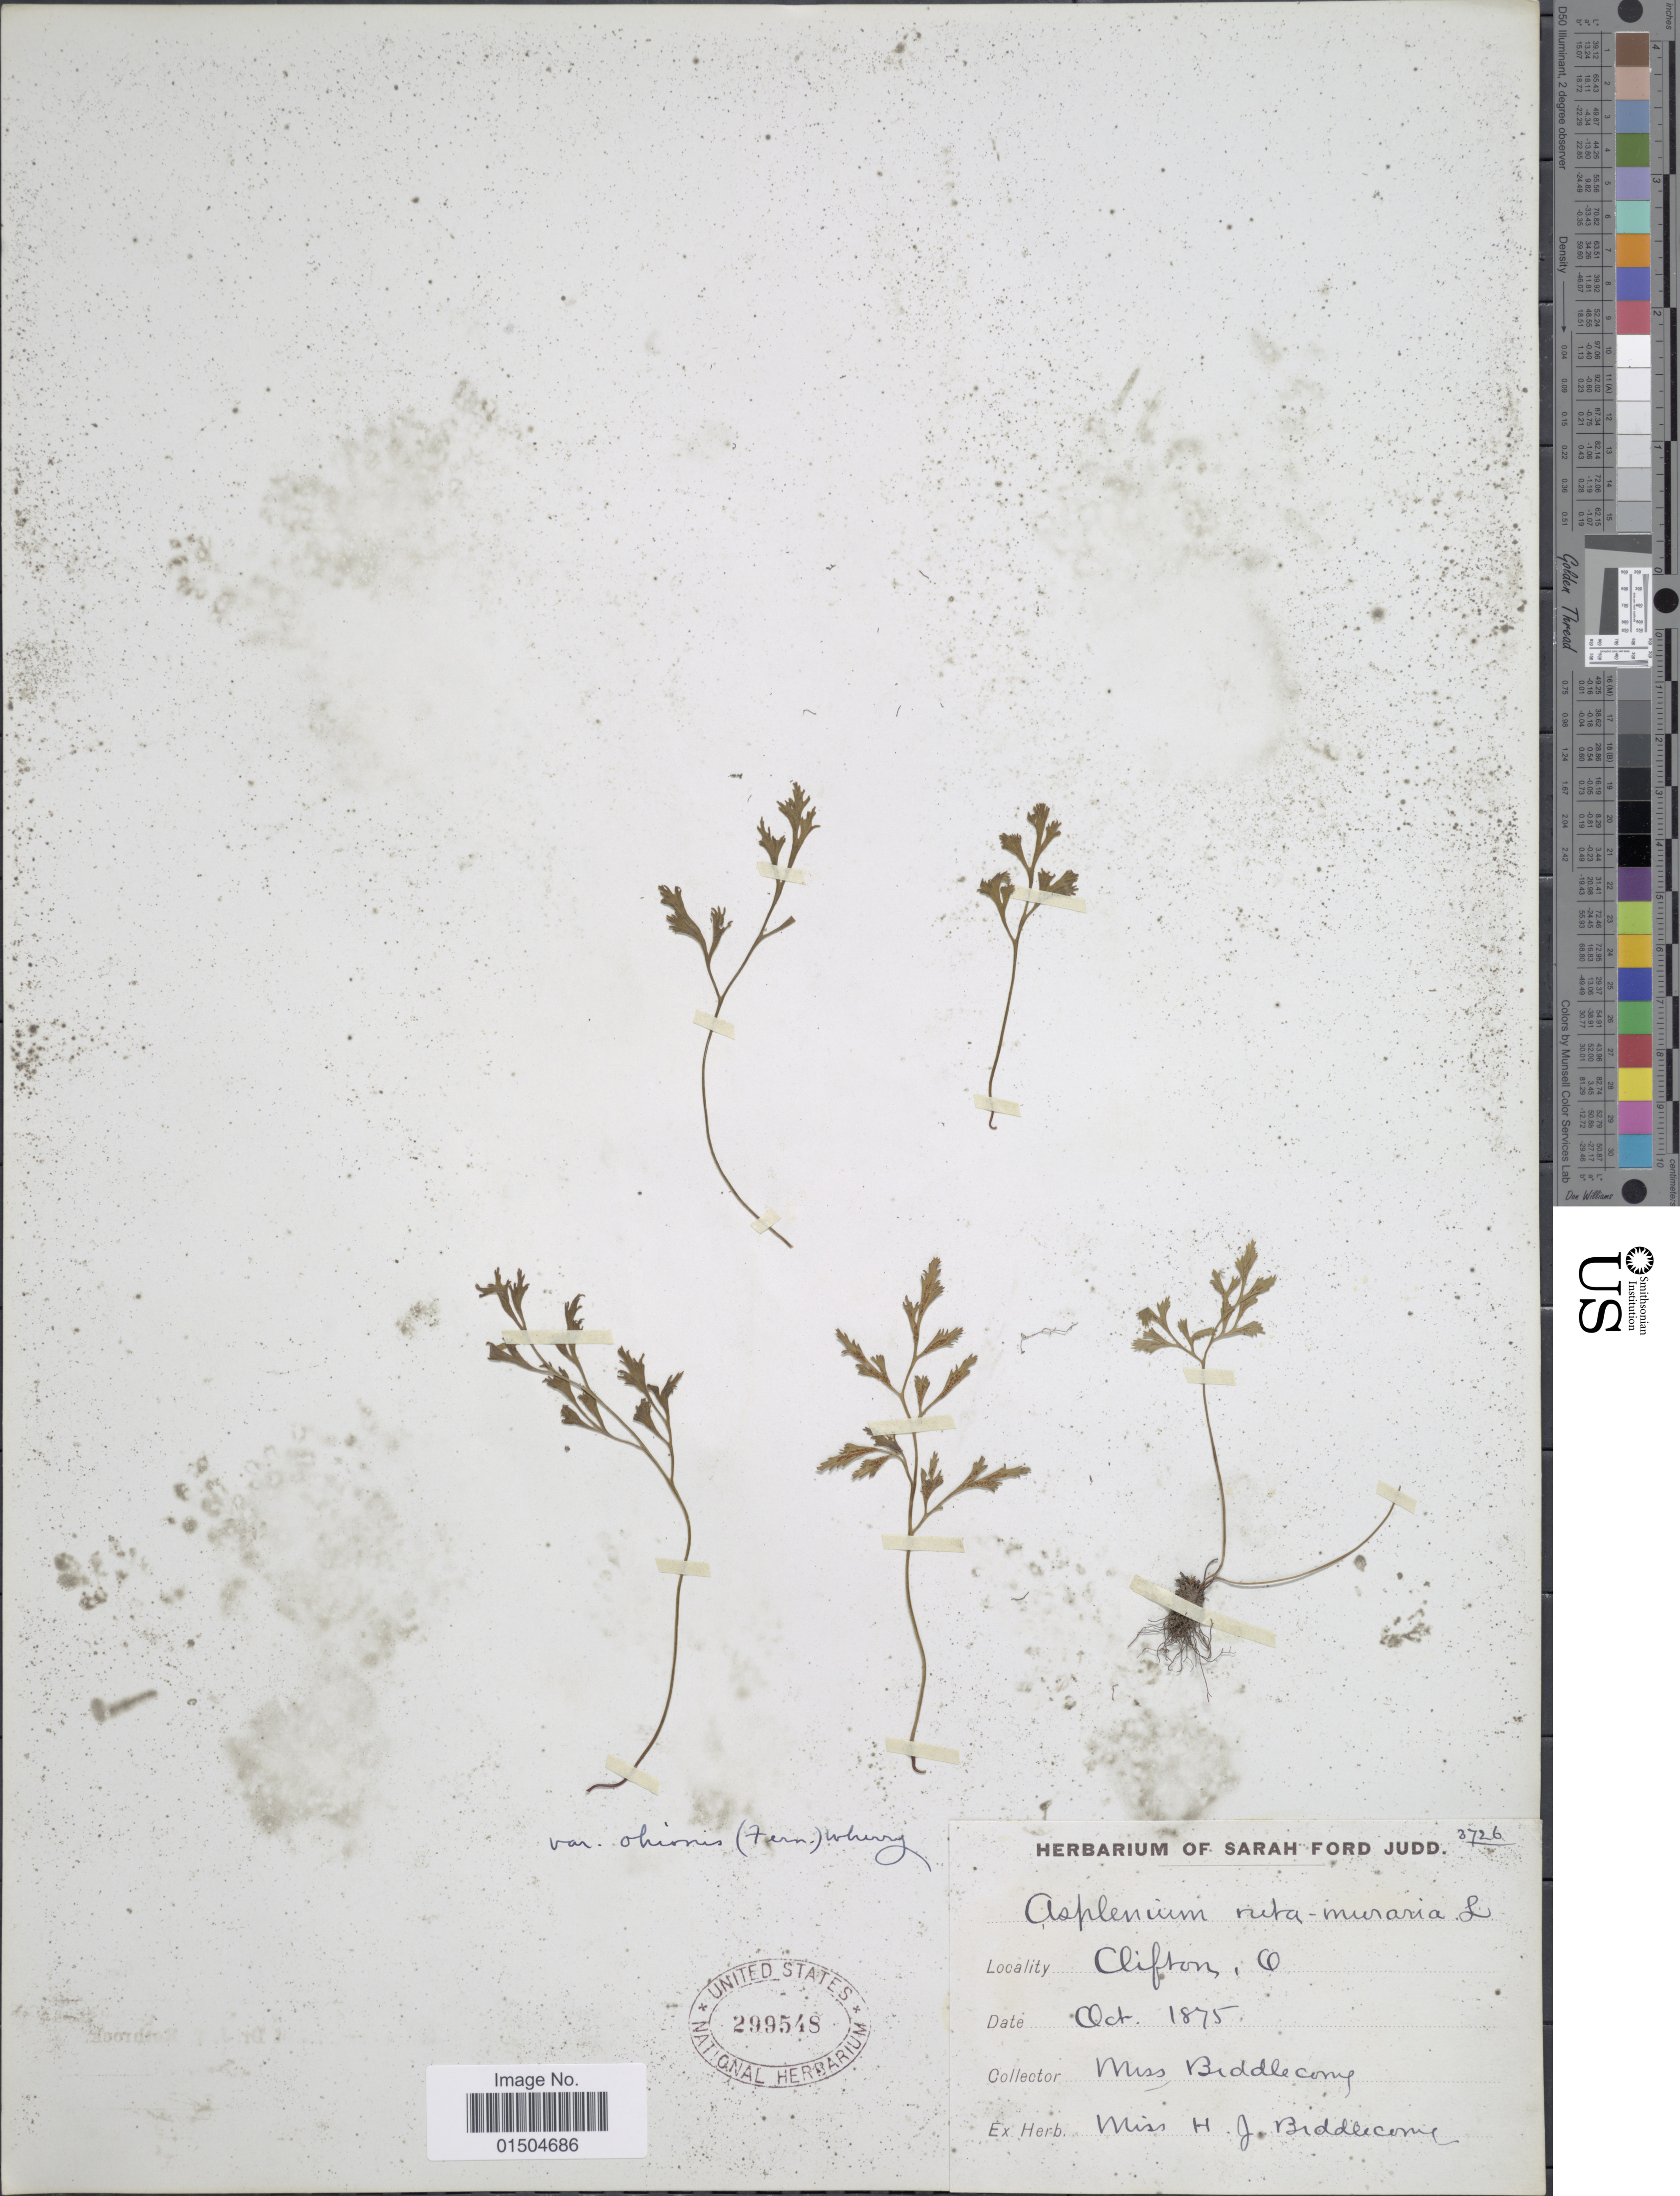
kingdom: Plantae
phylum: Tracheophyta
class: Polypodiopsida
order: Polypodiales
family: Aspleniaceae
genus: Asplenium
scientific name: Asplenium ruta-muraria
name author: L.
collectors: ex herb. Biddlecome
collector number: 3726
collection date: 1875-10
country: United States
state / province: Ohio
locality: Clifton, O.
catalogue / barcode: US 299548